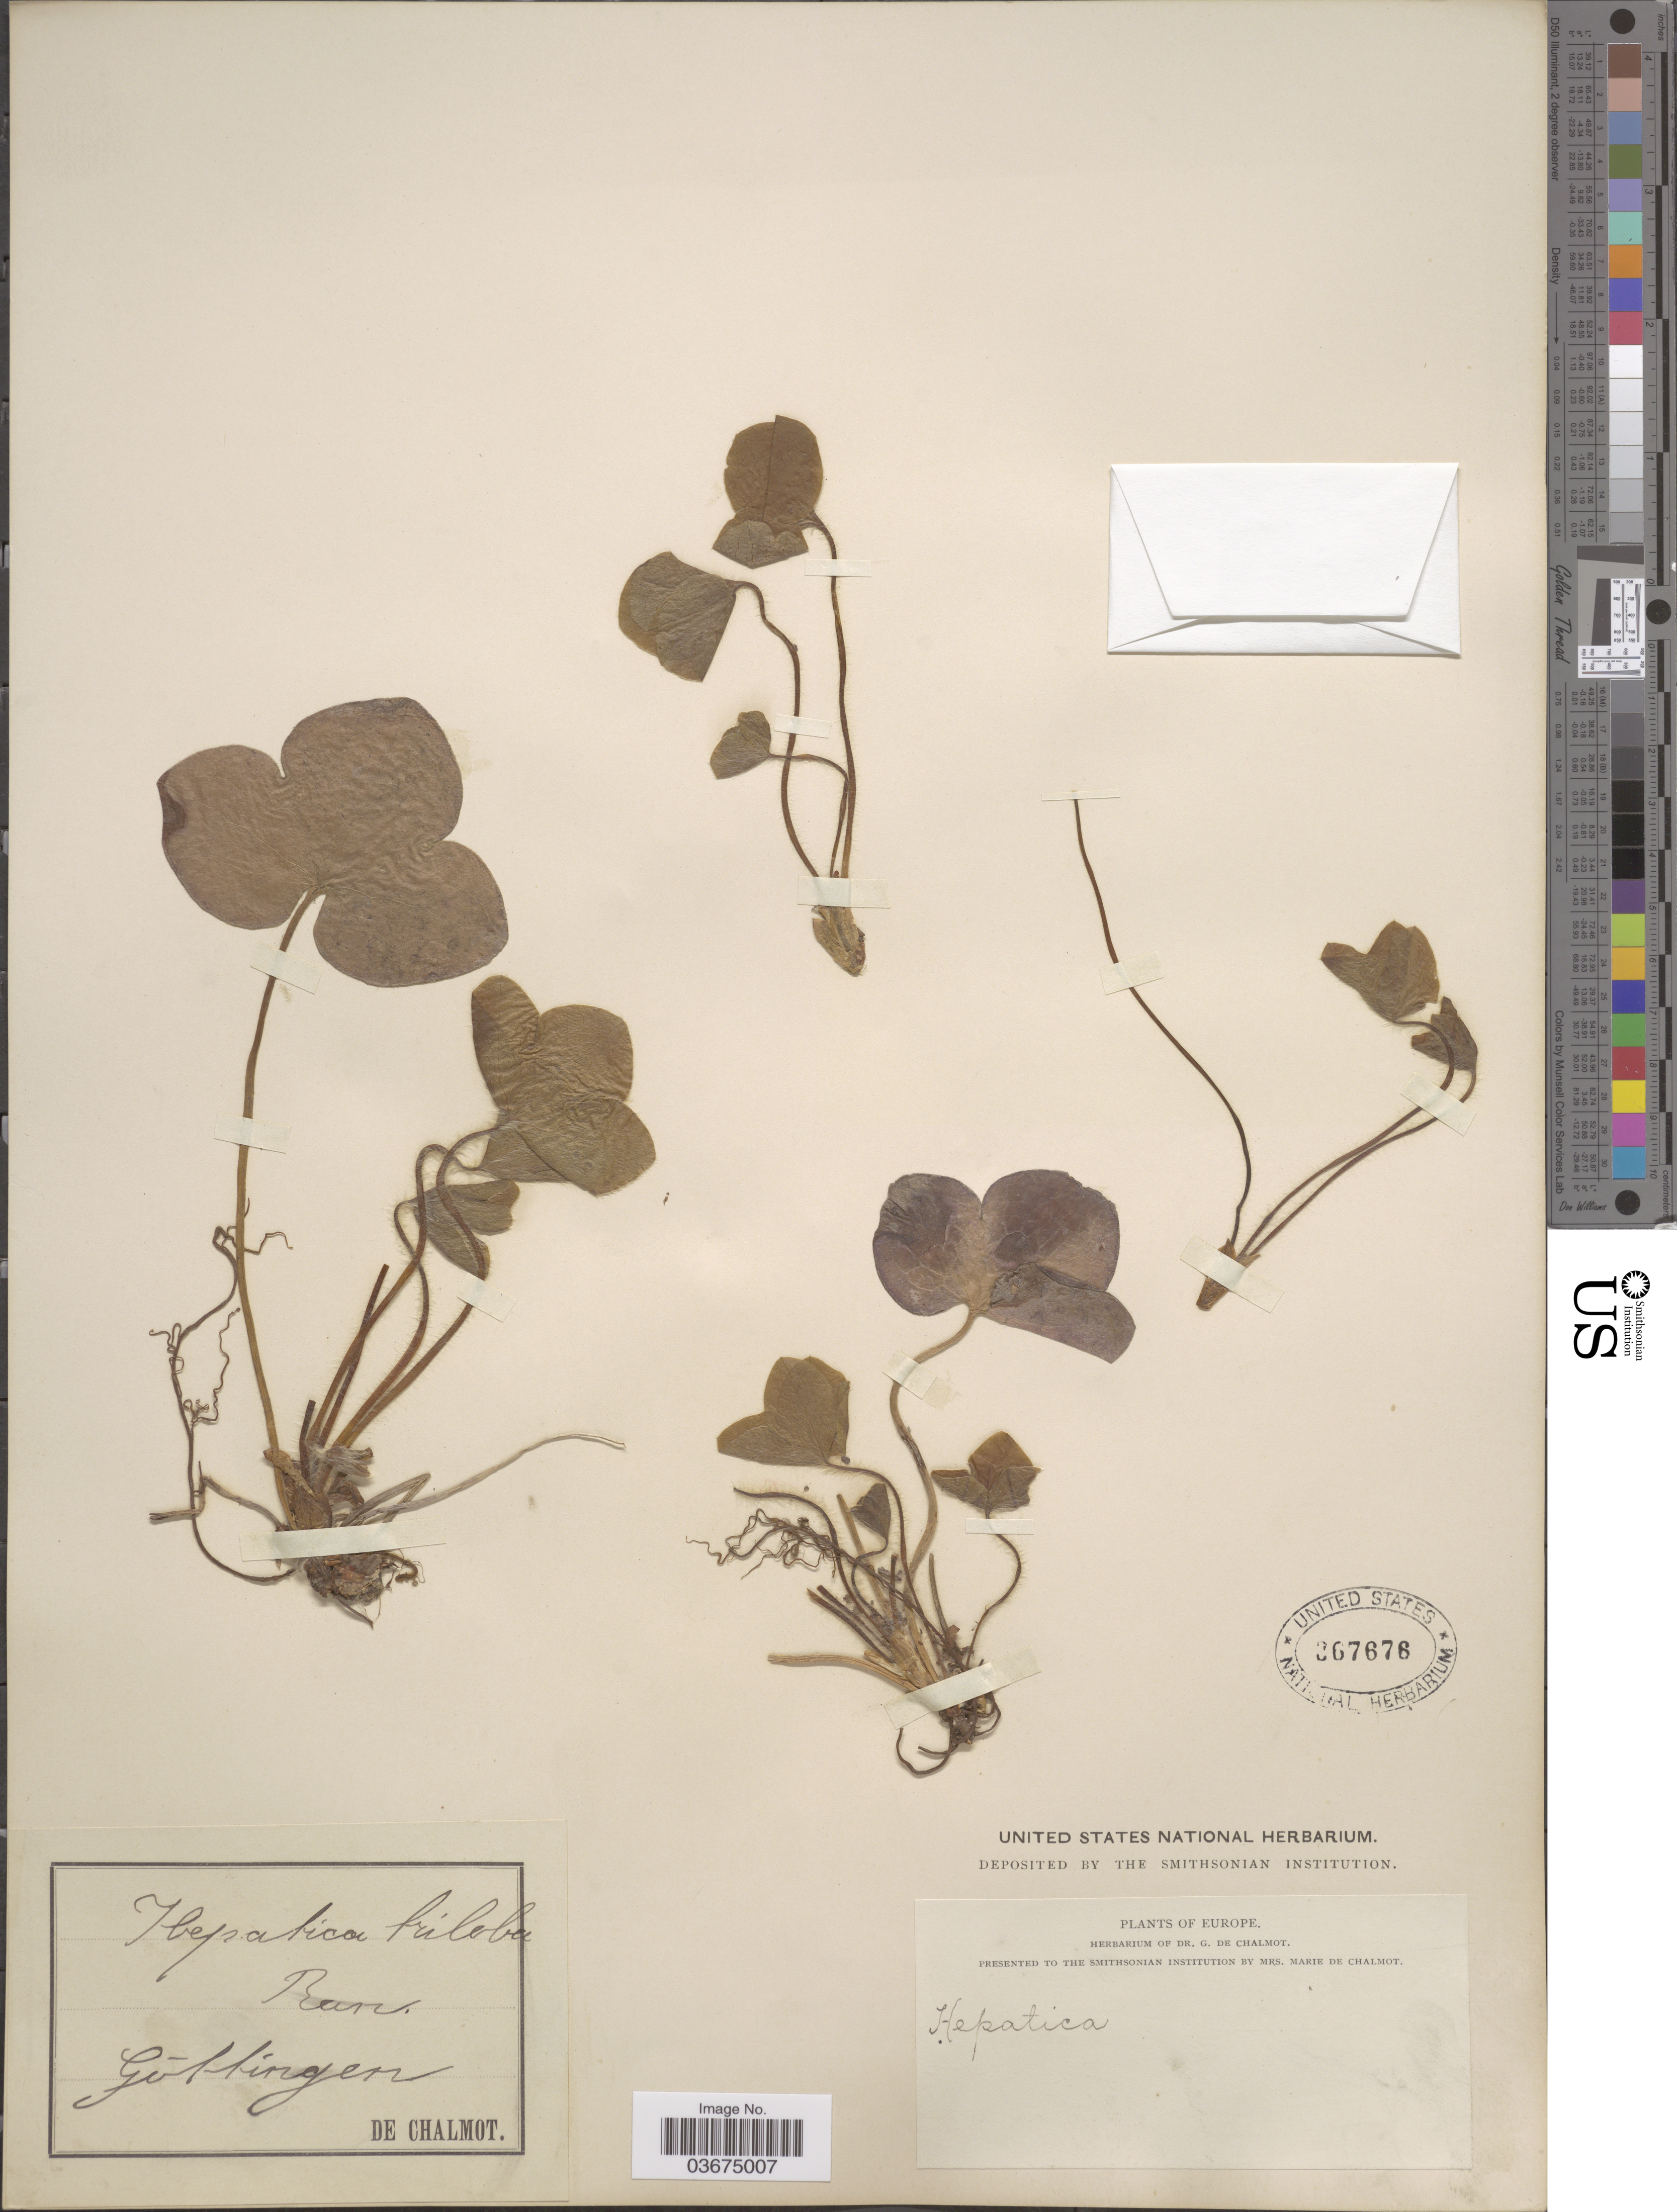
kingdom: Plantae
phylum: Tracheophyta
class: Magnoliopsida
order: Ranunculales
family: Ranunculaceae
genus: Hepatica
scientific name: Hepatica triloba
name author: Chaix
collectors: G. de Chalmot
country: Germany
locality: Gottingen. Europe.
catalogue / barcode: US 367676